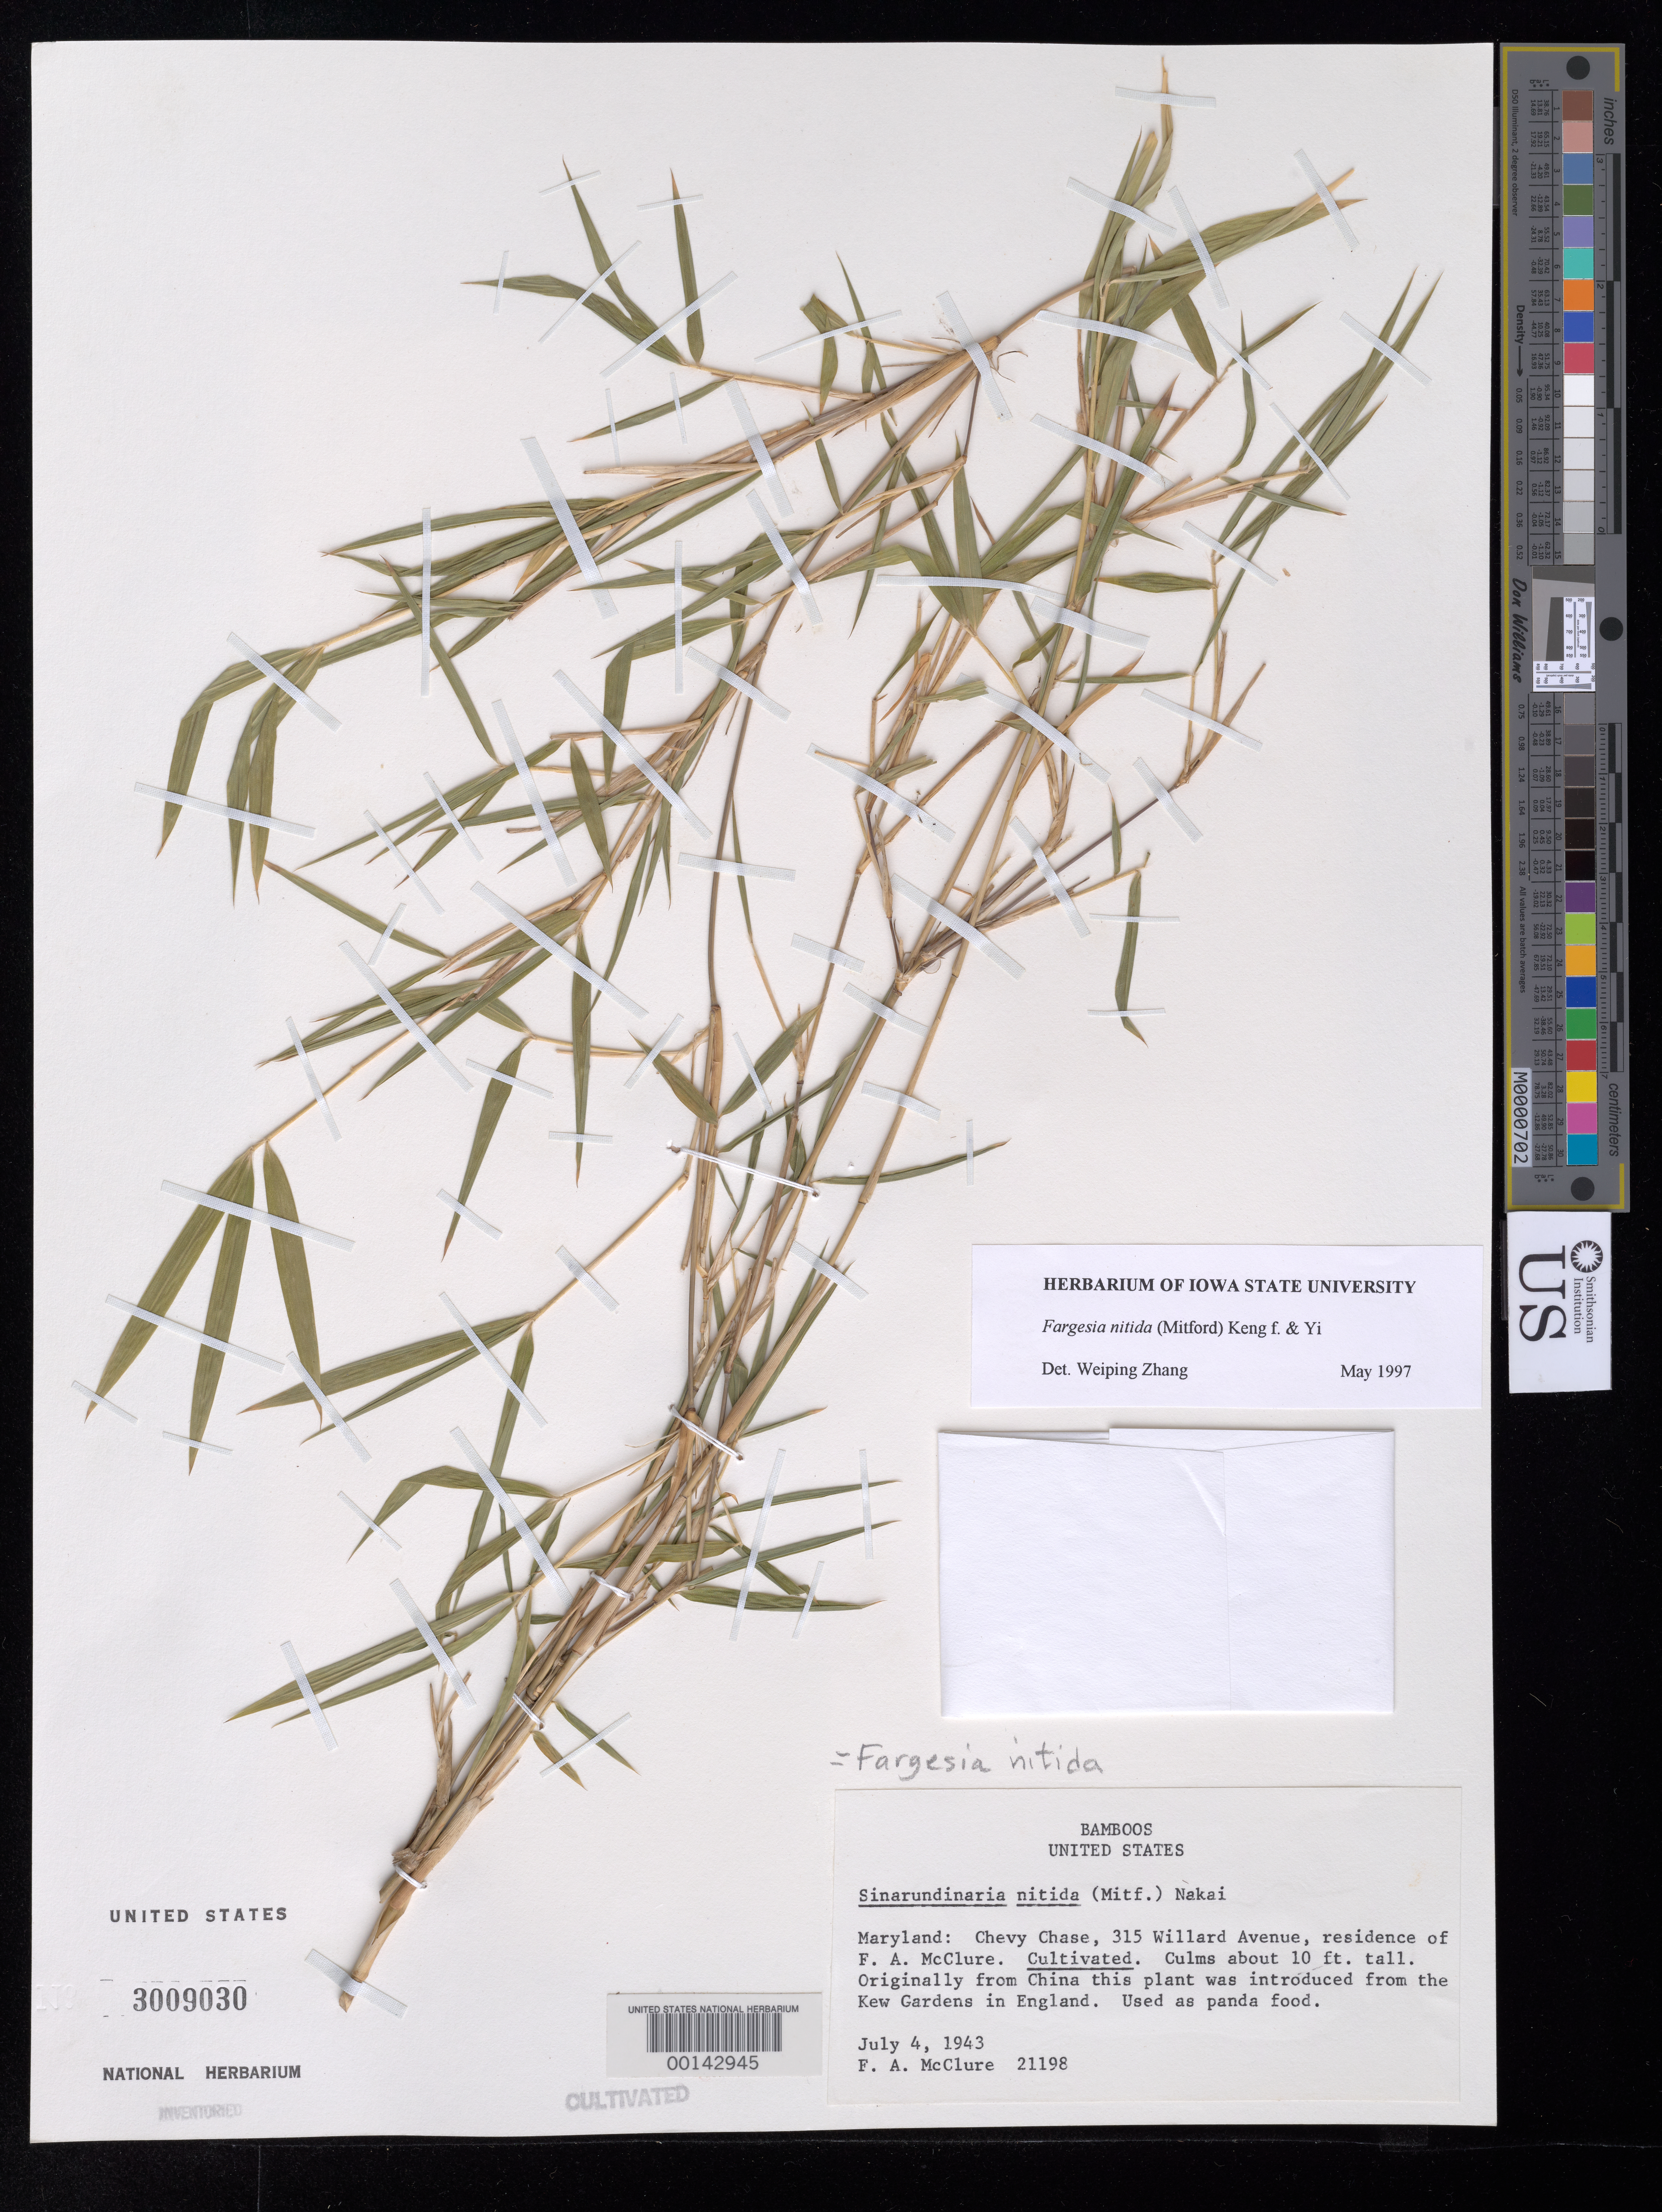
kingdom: Plantae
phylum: Tracheophyta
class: Liliopsida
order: Poales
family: Poaceae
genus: Fargesia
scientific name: Fargesia nitida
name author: (Mitford ex Stapf) Keng f. ex T.P. Yi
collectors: F. A. McClure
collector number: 21198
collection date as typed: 04 Jul 1943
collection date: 1943-07-04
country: United States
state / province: Maryland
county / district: Montgomery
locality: Chevy Chase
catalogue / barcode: US 3009030